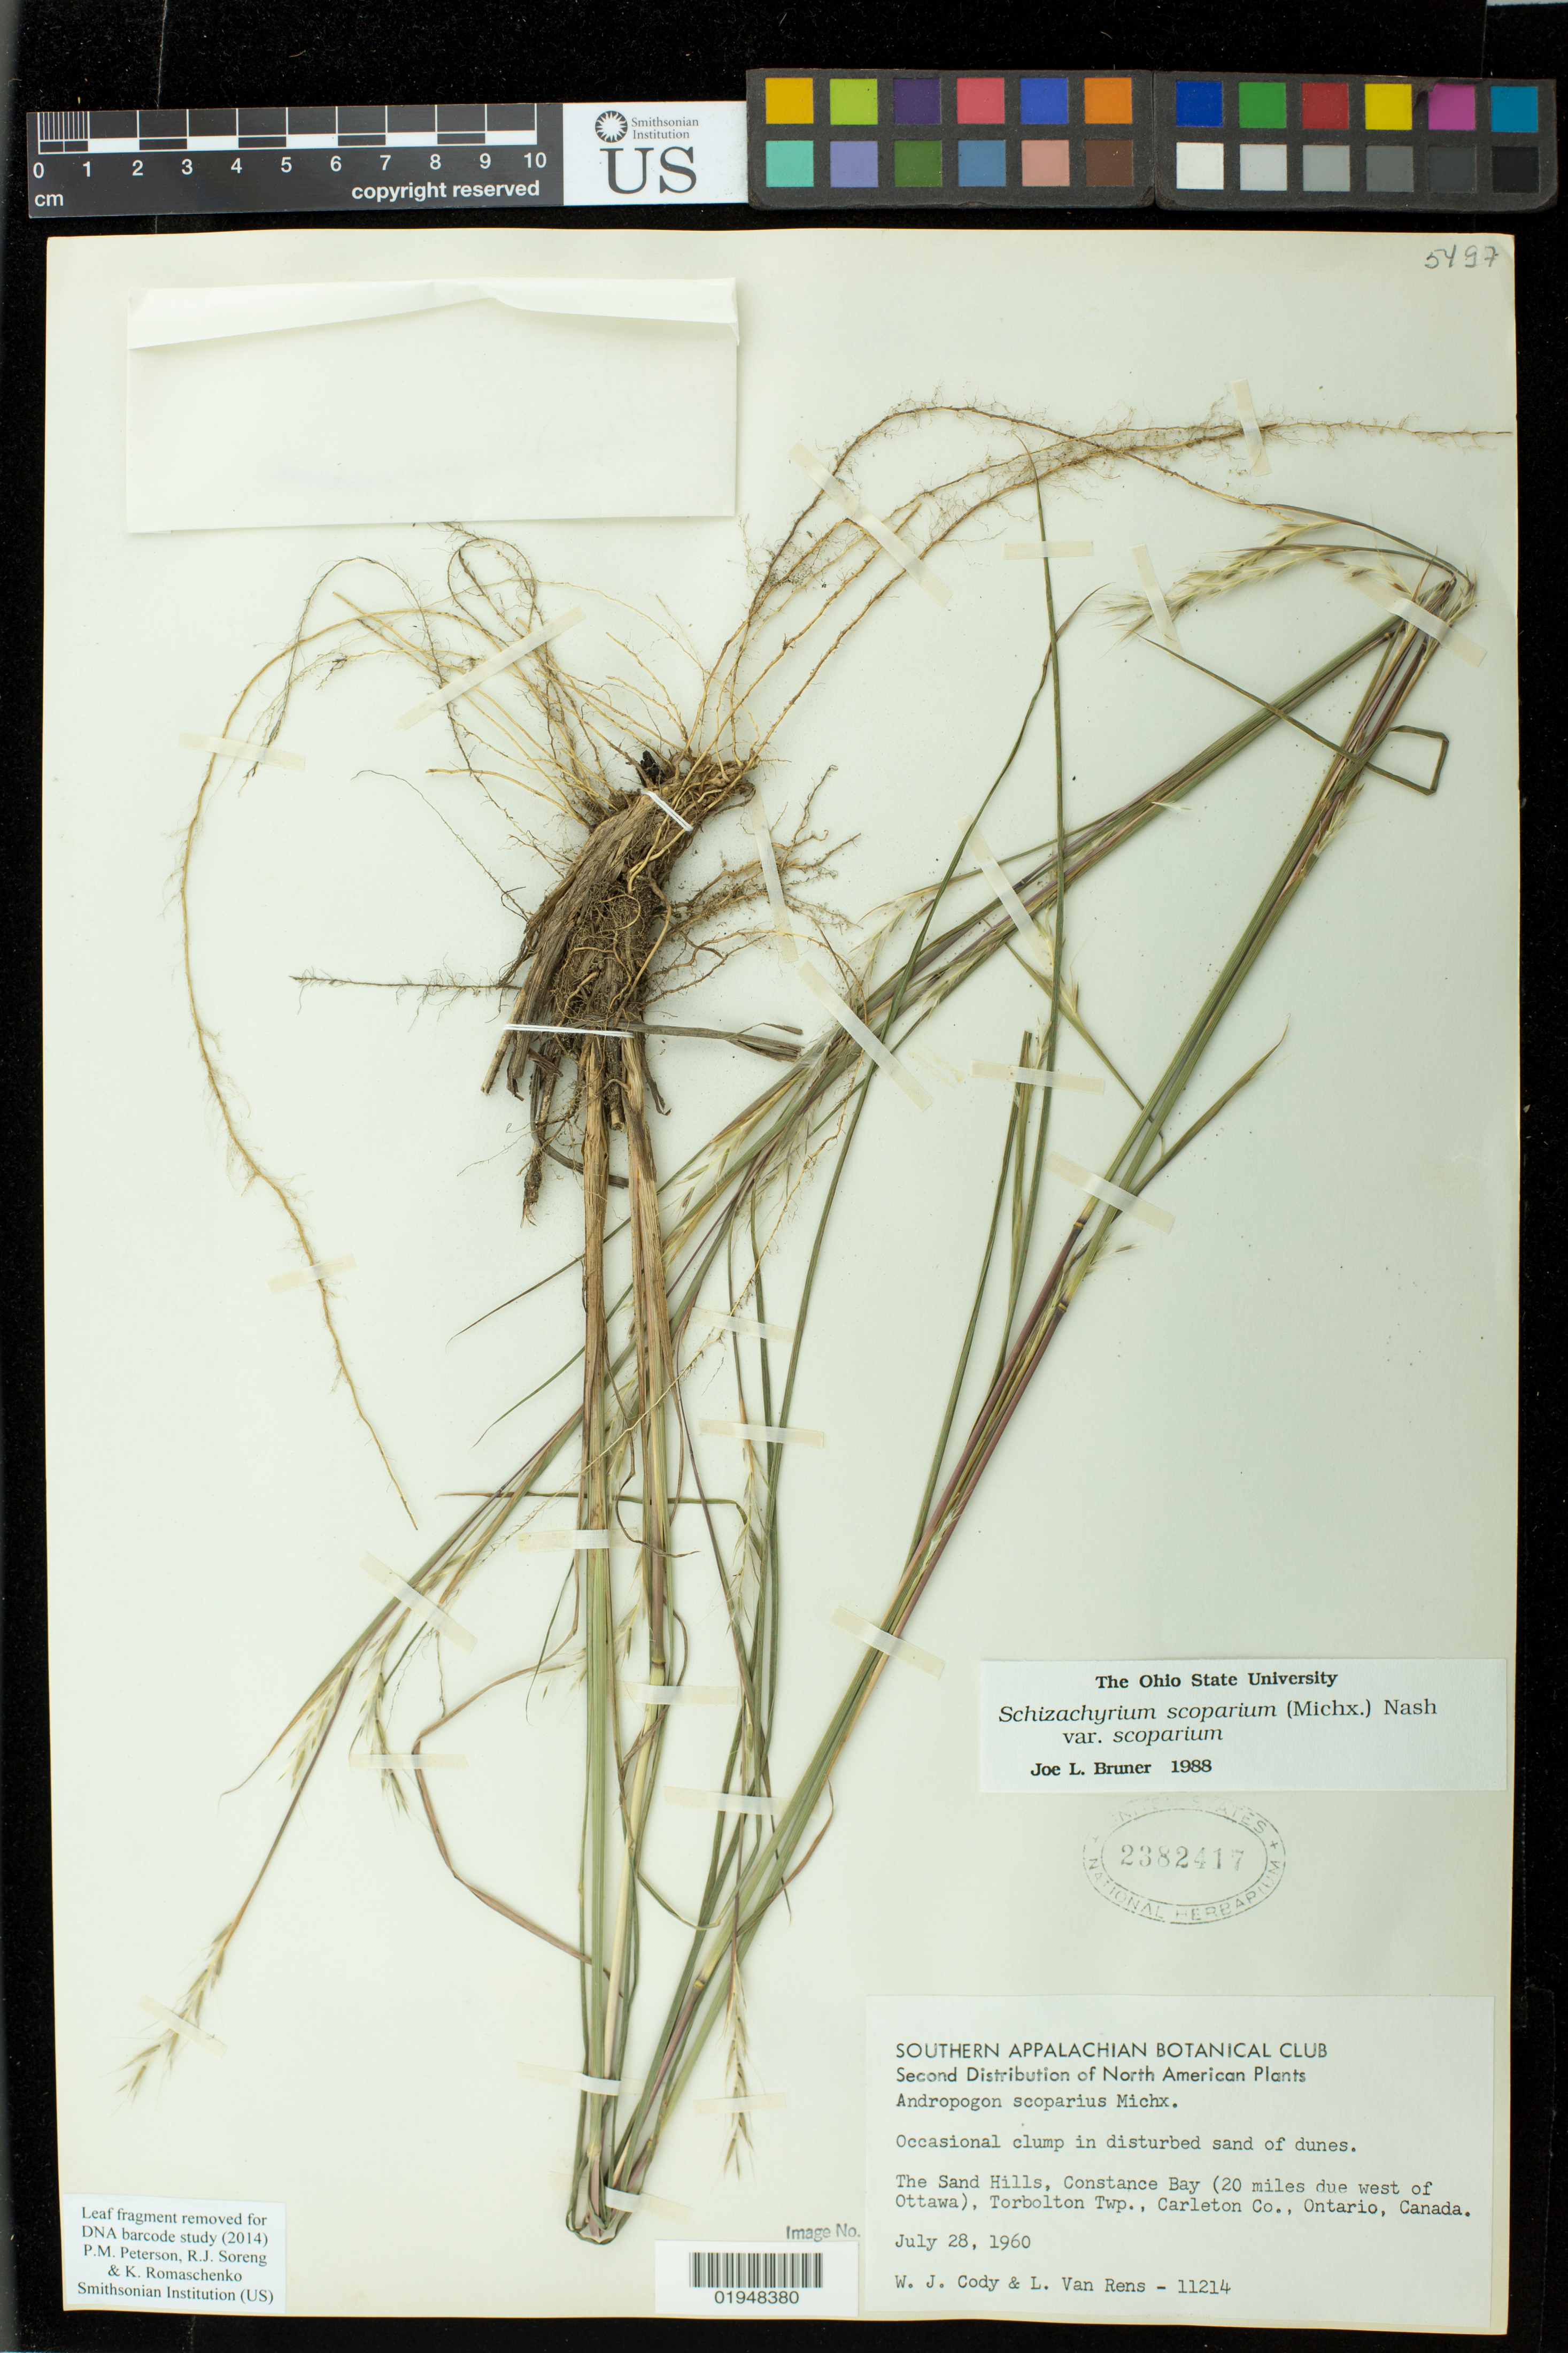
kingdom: Plantae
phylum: Tracheophyta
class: Liliopsida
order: Poales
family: Poaceae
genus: Schizachyrium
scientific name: Schizachyrium scoparium var. scoparium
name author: (Michx.) Nash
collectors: W. Cody & L. Van Rens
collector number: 11214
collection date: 1960-07-28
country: Canada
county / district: Carleton Co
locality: The Sand Hills, Constance Bay (20 miles due west of Ottawa), Torbolton Twp., Carleton County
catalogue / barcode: US 2382417